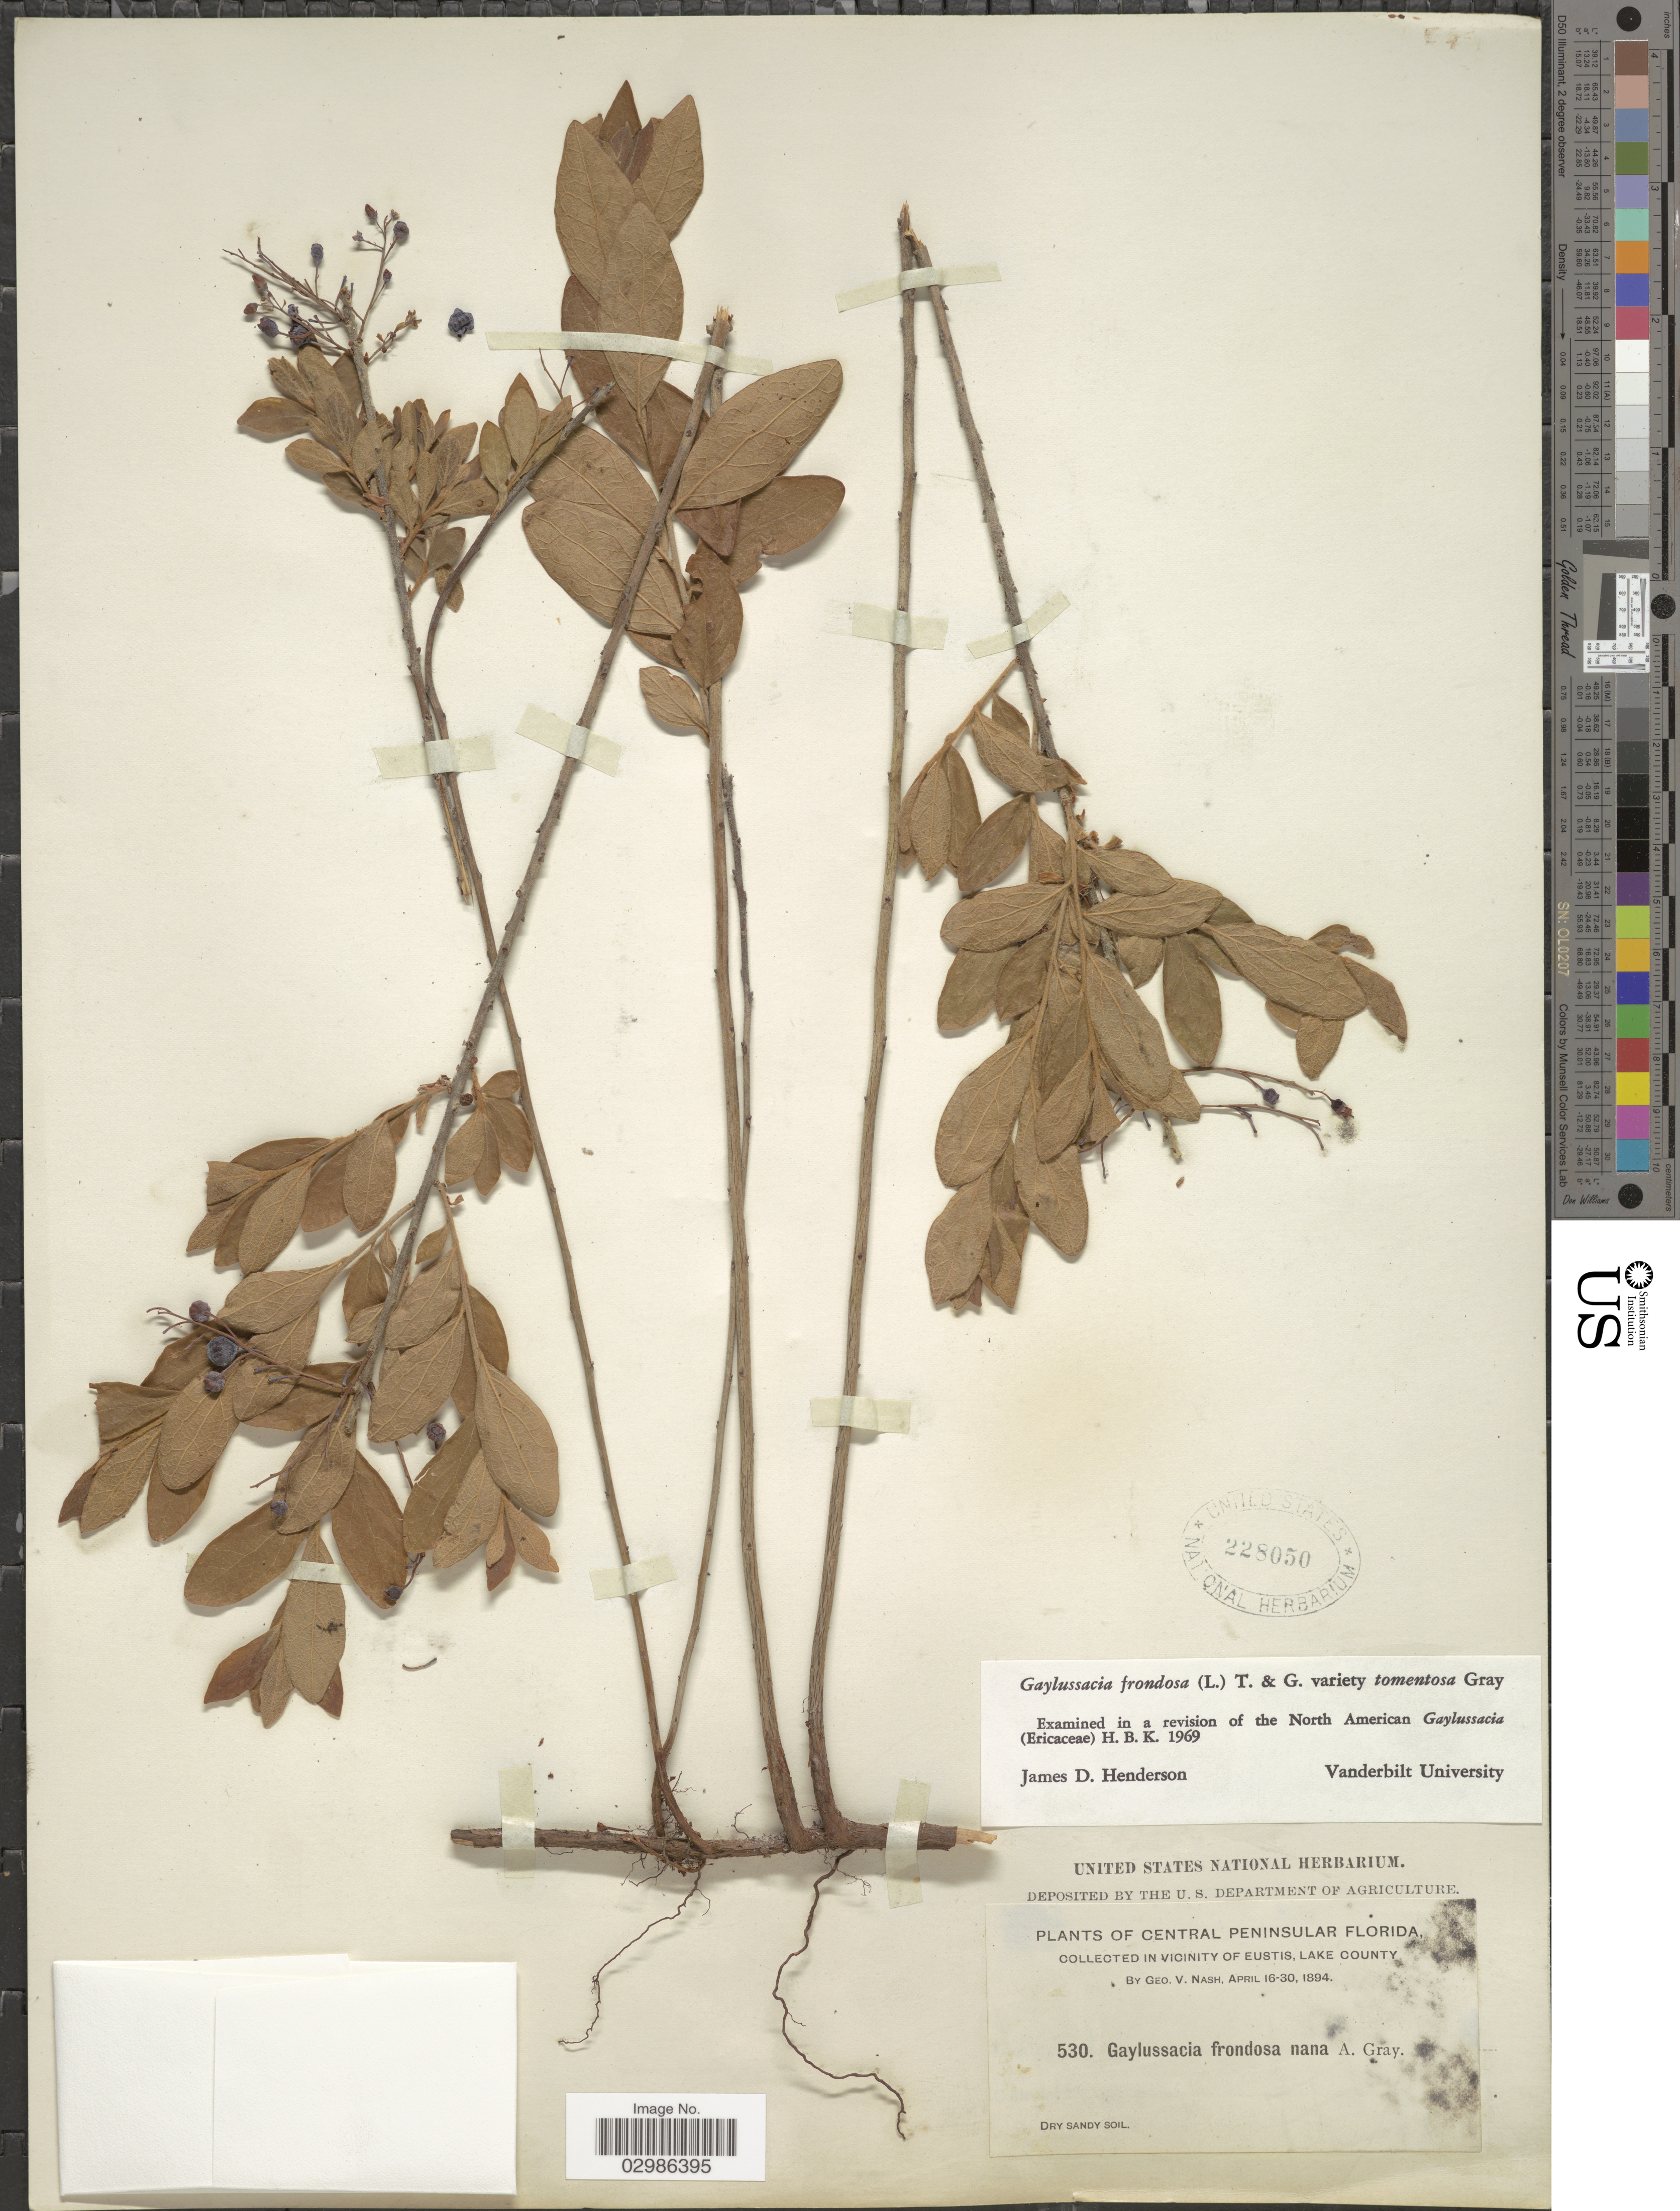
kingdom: Plantae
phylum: Tracheophyta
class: Magnoliopsida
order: Ericales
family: Ericaceae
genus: Gaylussacia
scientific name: Gaylussacia frondosa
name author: (L.) Torr. & A. Gray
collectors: G. V. Nash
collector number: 530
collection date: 1894-04-16/1894-04-30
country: United States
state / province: Florida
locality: Central Peninsular Florida, in vicinity of Eustis, Lake County.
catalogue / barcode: US 228050